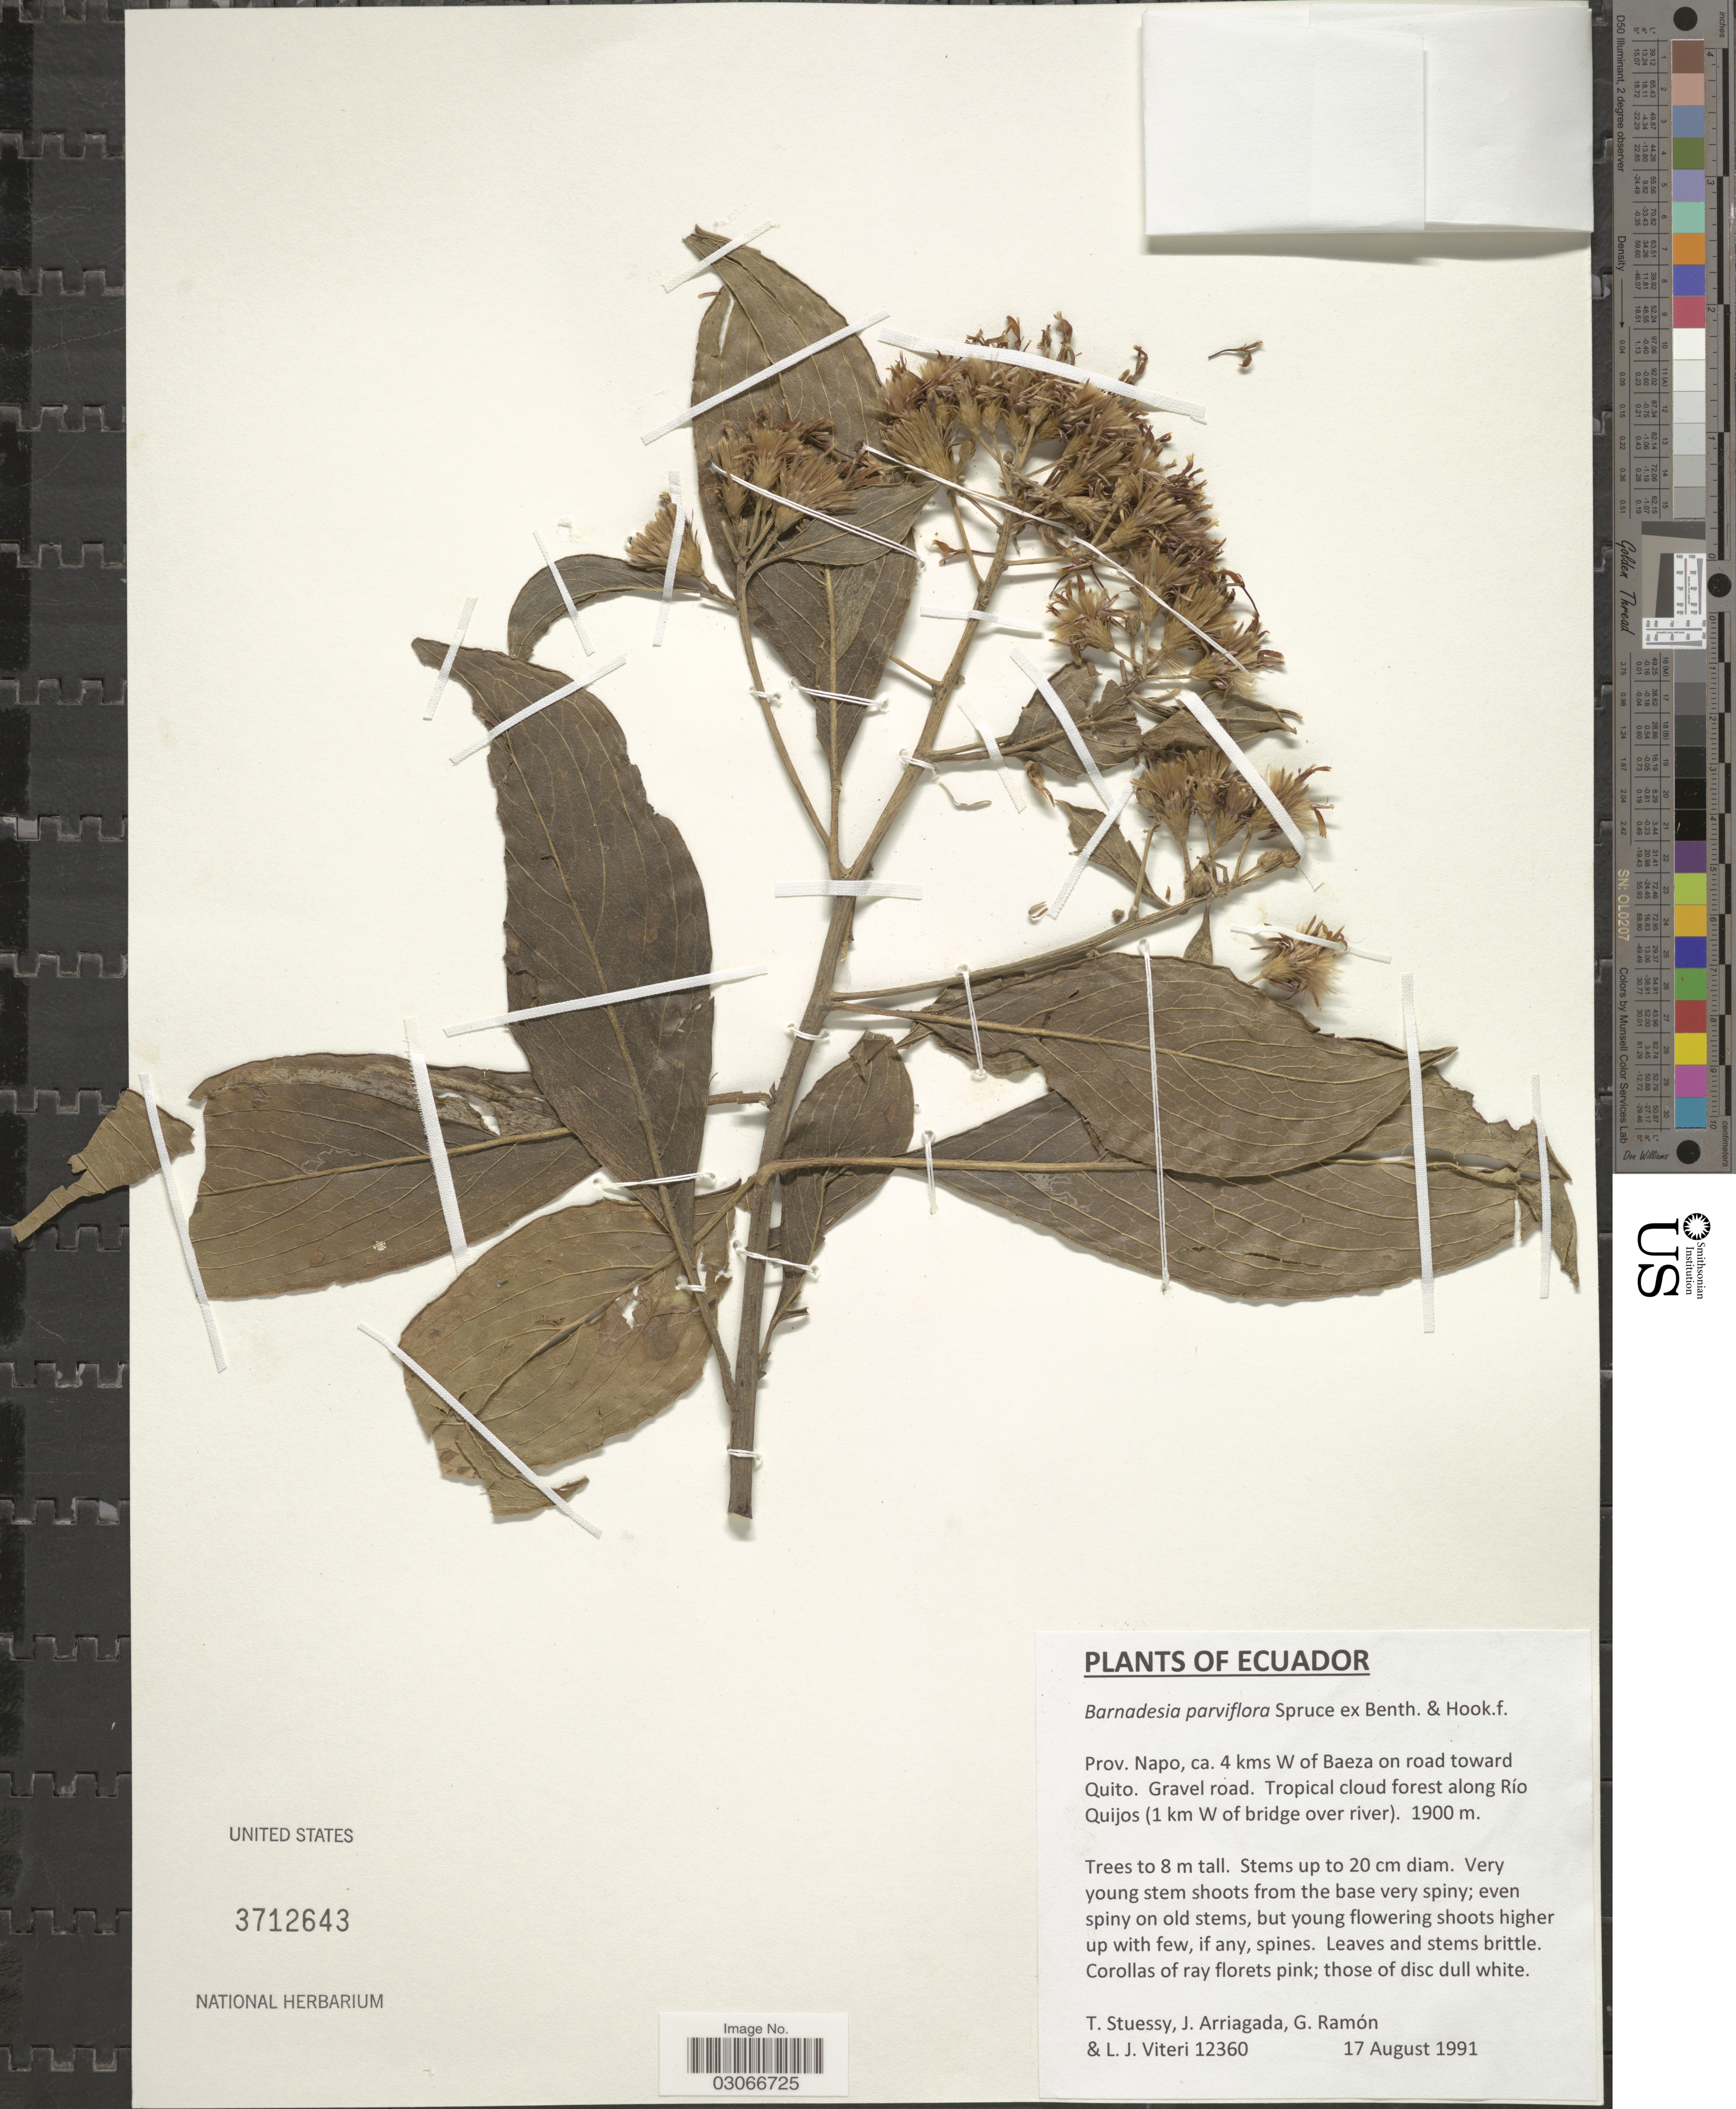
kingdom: Plantae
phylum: Tracheophyta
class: Magnoliopsida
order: Asterales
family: Asteraceae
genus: Barnadesia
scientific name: Barnadesia parviflora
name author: Spruce ex Benth. & Hook. f.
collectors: T. Steussy, J. Arriagada, G. Ramón & L. Viteri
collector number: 12360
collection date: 1991-08-17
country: Ecuador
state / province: Napo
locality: Ca. 4 kms W of Baeza on road toward Quito. Gravel road. Tropical cloud forest along Río Quijos (1 km W of bridge over river).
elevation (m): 1900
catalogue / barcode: US 3712643